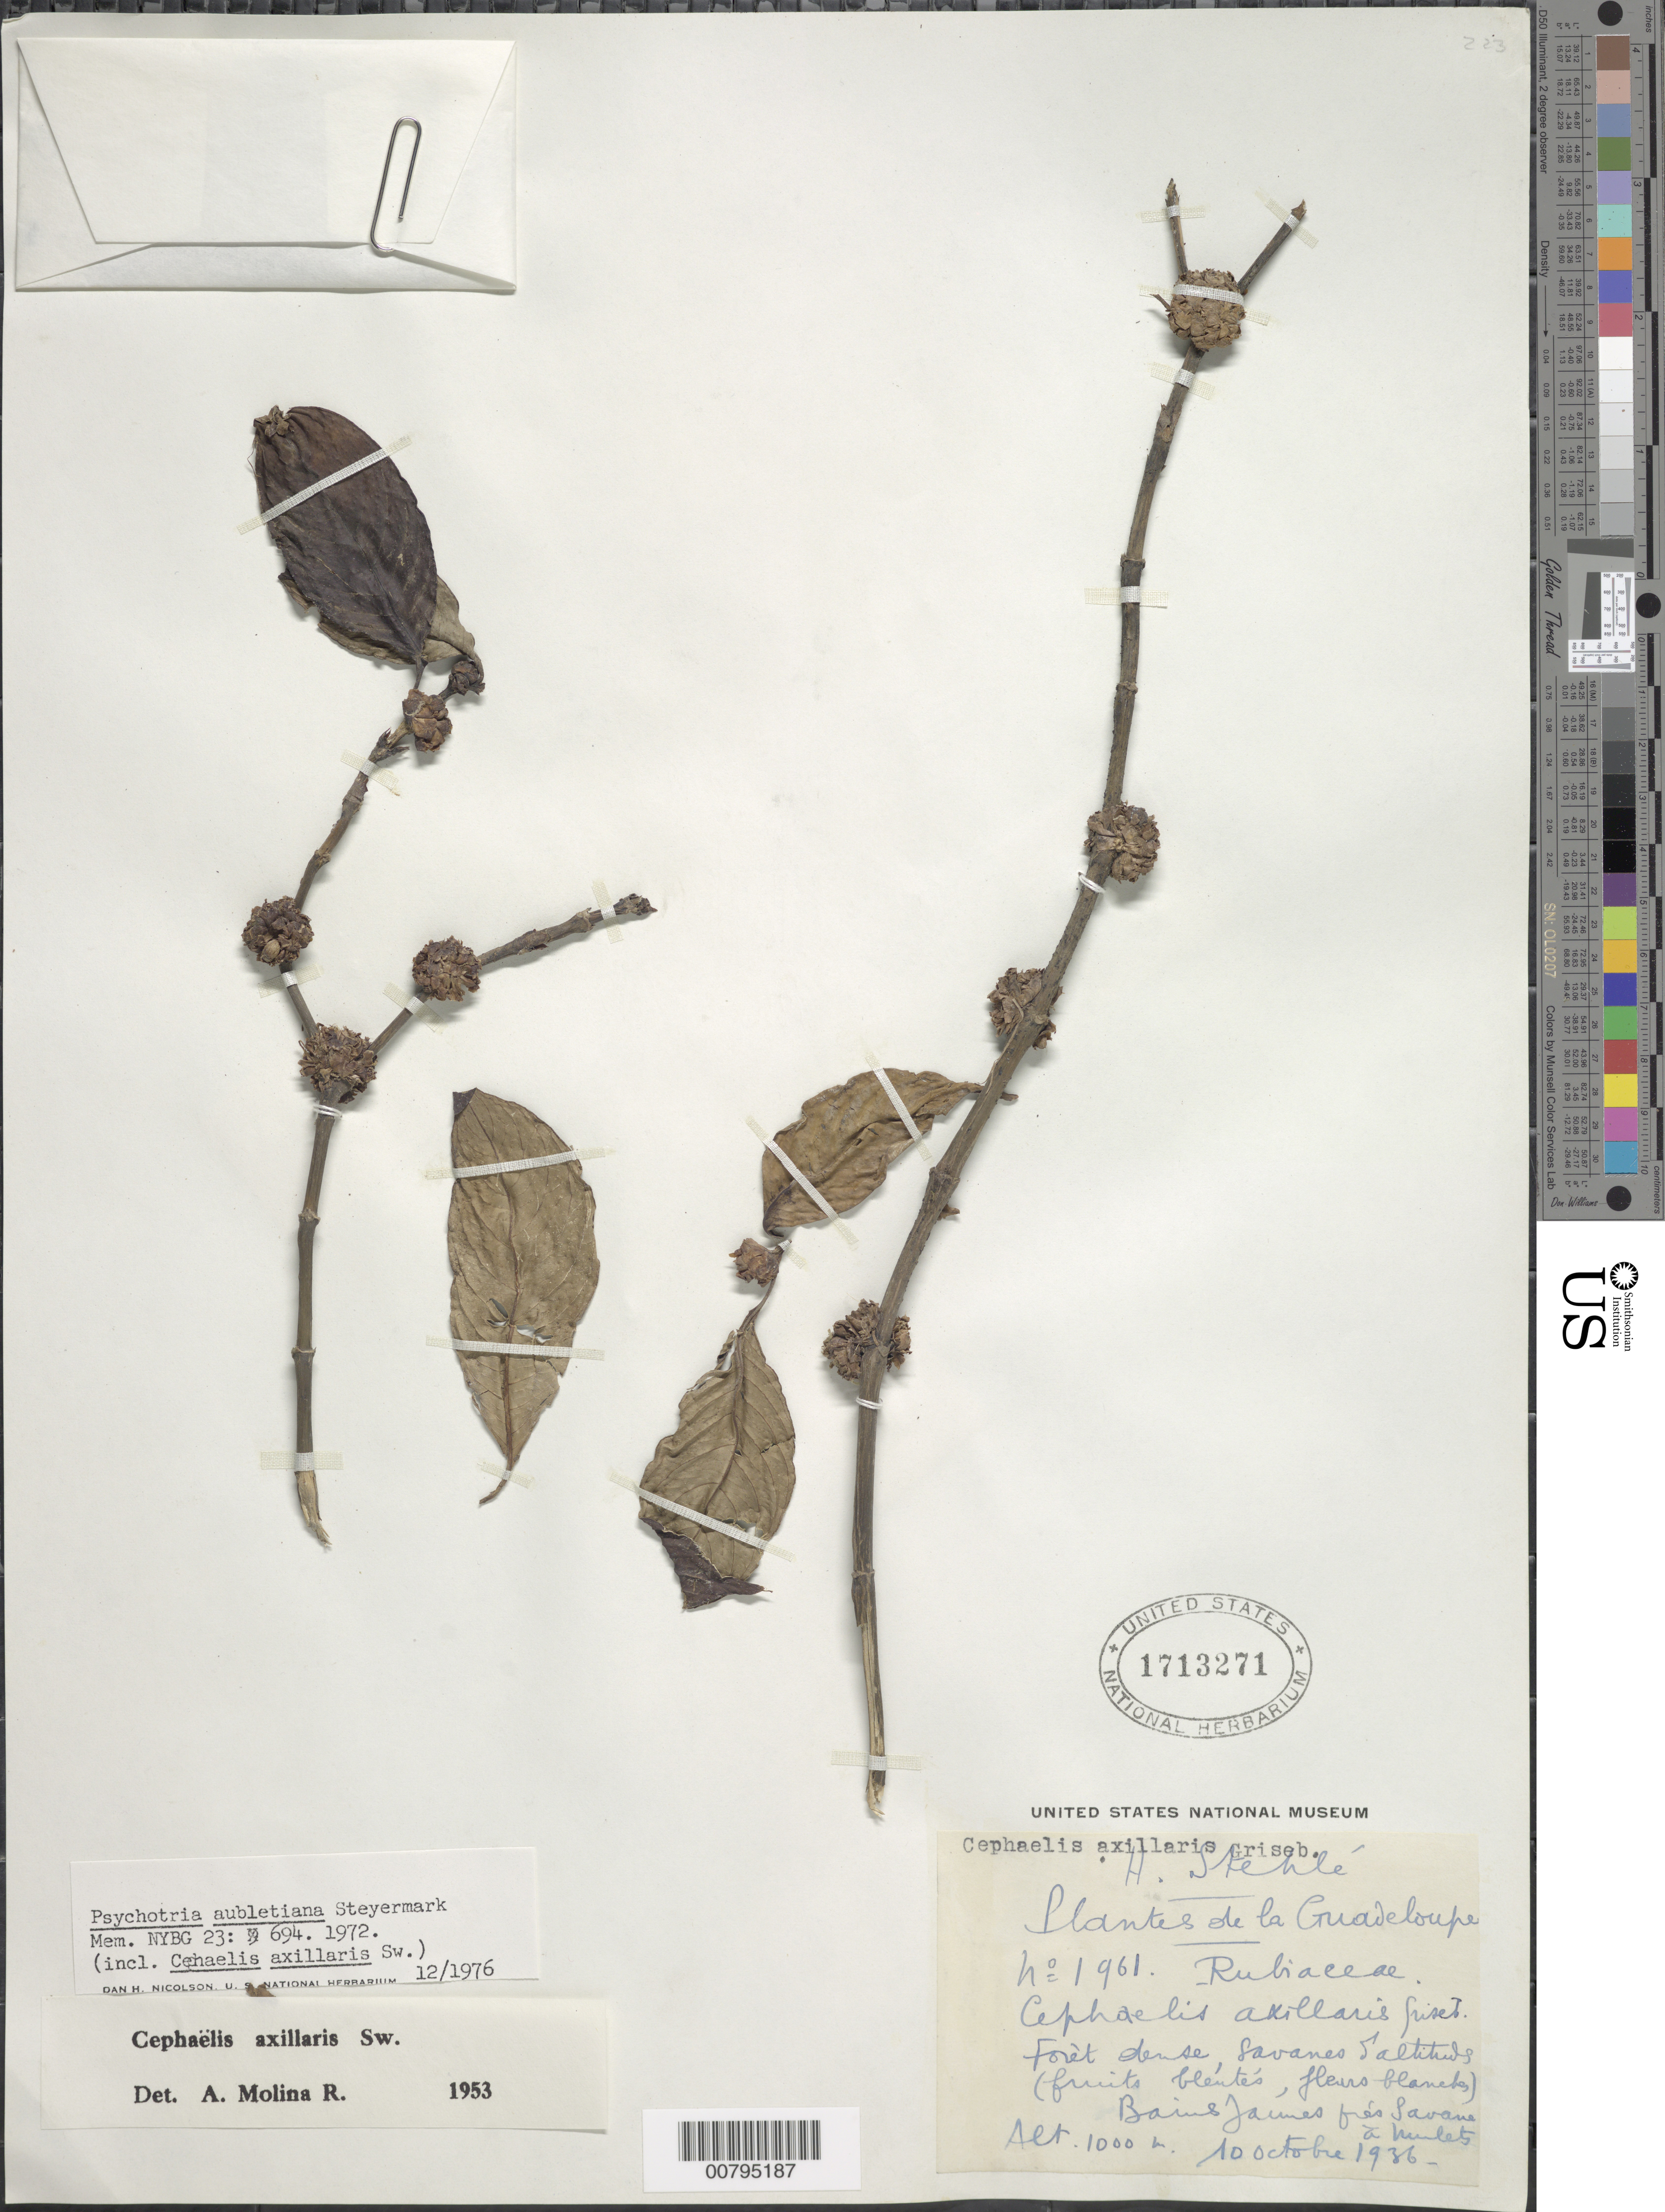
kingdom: Plantae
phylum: Tracheophyta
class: Magnoliopsida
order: Gentianales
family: Rubiaceae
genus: Psychotria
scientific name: Psychotria aubletiana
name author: Steyerm.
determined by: Nicolson, Dan H.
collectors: H. Stehlé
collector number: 1961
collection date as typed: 10 Oct 1936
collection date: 1936-10-10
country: Guadeloupe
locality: Bains Jaunes prés Savane a Mulets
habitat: Foret dense, savanes (altitud)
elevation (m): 1000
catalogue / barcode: US 1713271